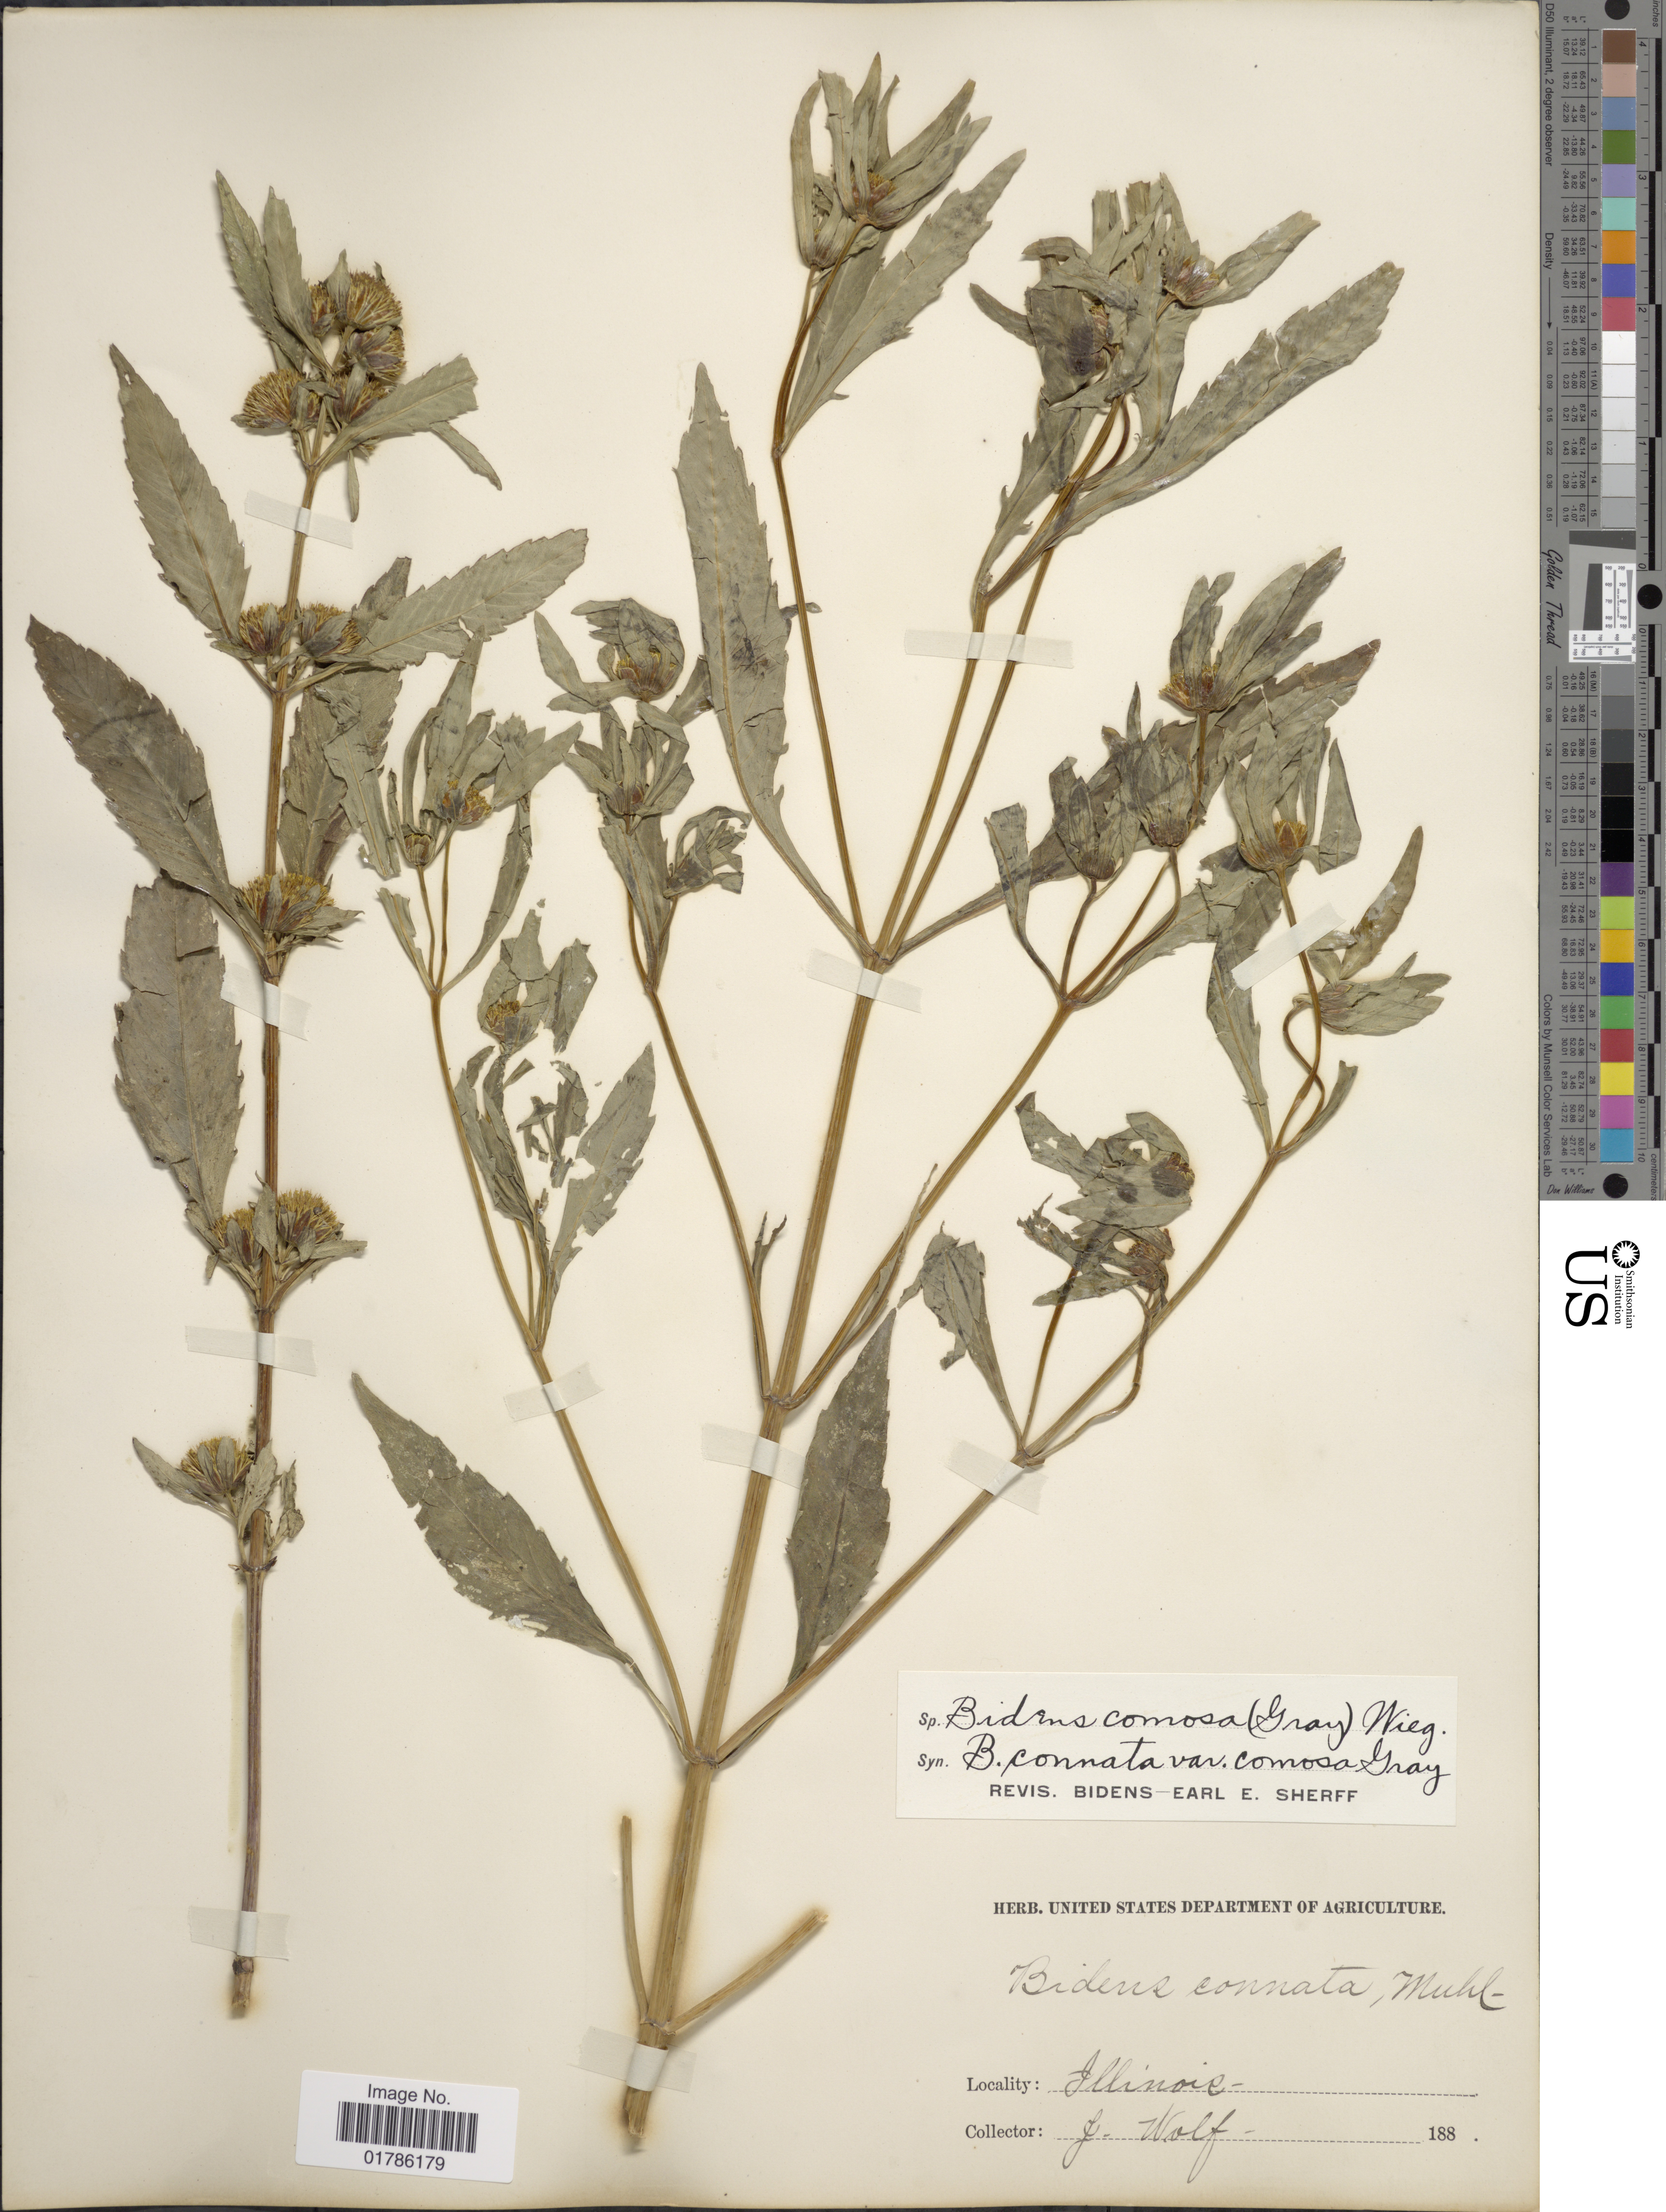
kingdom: Plantae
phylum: Tracheophyta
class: Magnoliopsida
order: Asterales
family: Asteraceae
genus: Bidens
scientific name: Bidens comosa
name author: (A. Gray) Wiegand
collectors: J. Wolf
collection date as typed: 188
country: United States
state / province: Illinois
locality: Illinois